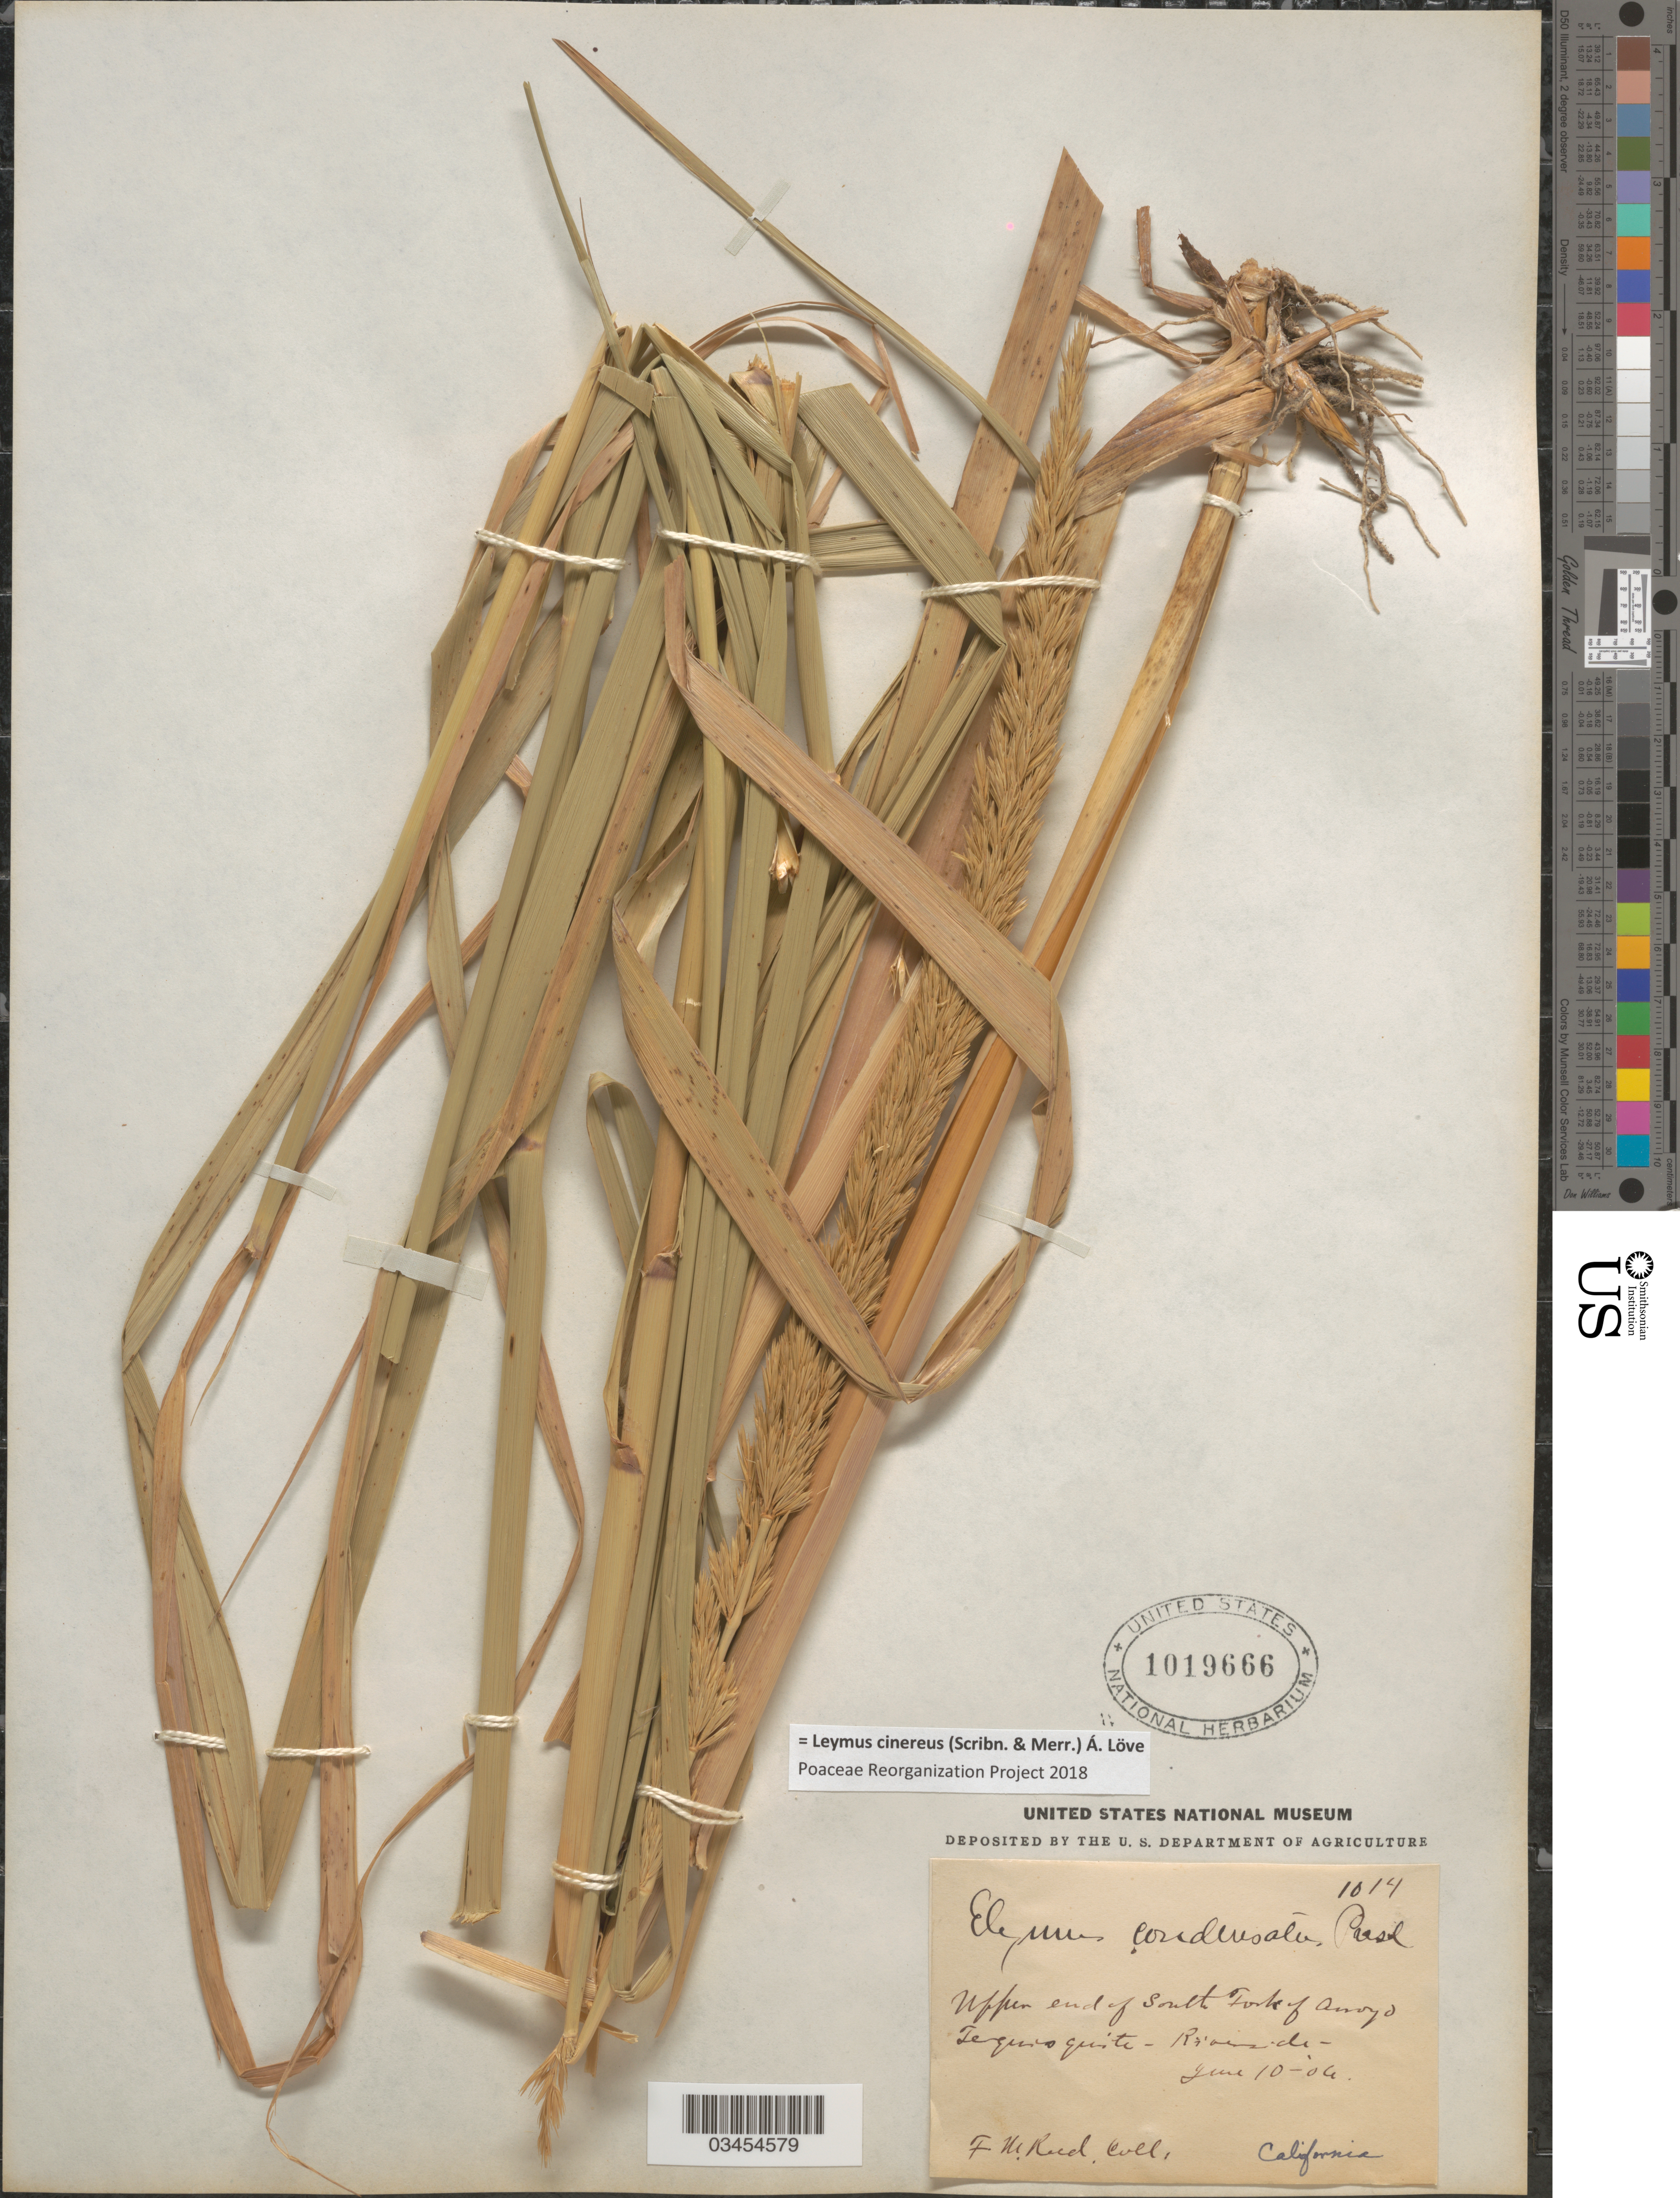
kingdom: Plantae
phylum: Tracheophyta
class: Liliopsida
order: Poales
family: Poaceae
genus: Leymus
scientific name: Leymus cinereus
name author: (Scribn. & Merr.) Á. Löve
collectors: F. Reed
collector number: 1014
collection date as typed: Transcribed d/m/y: 10/6/4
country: United States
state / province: California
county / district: Riverside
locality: Upper end of South Fork of Arroyo. Tequesquite-Riverside.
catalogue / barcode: US 1019666